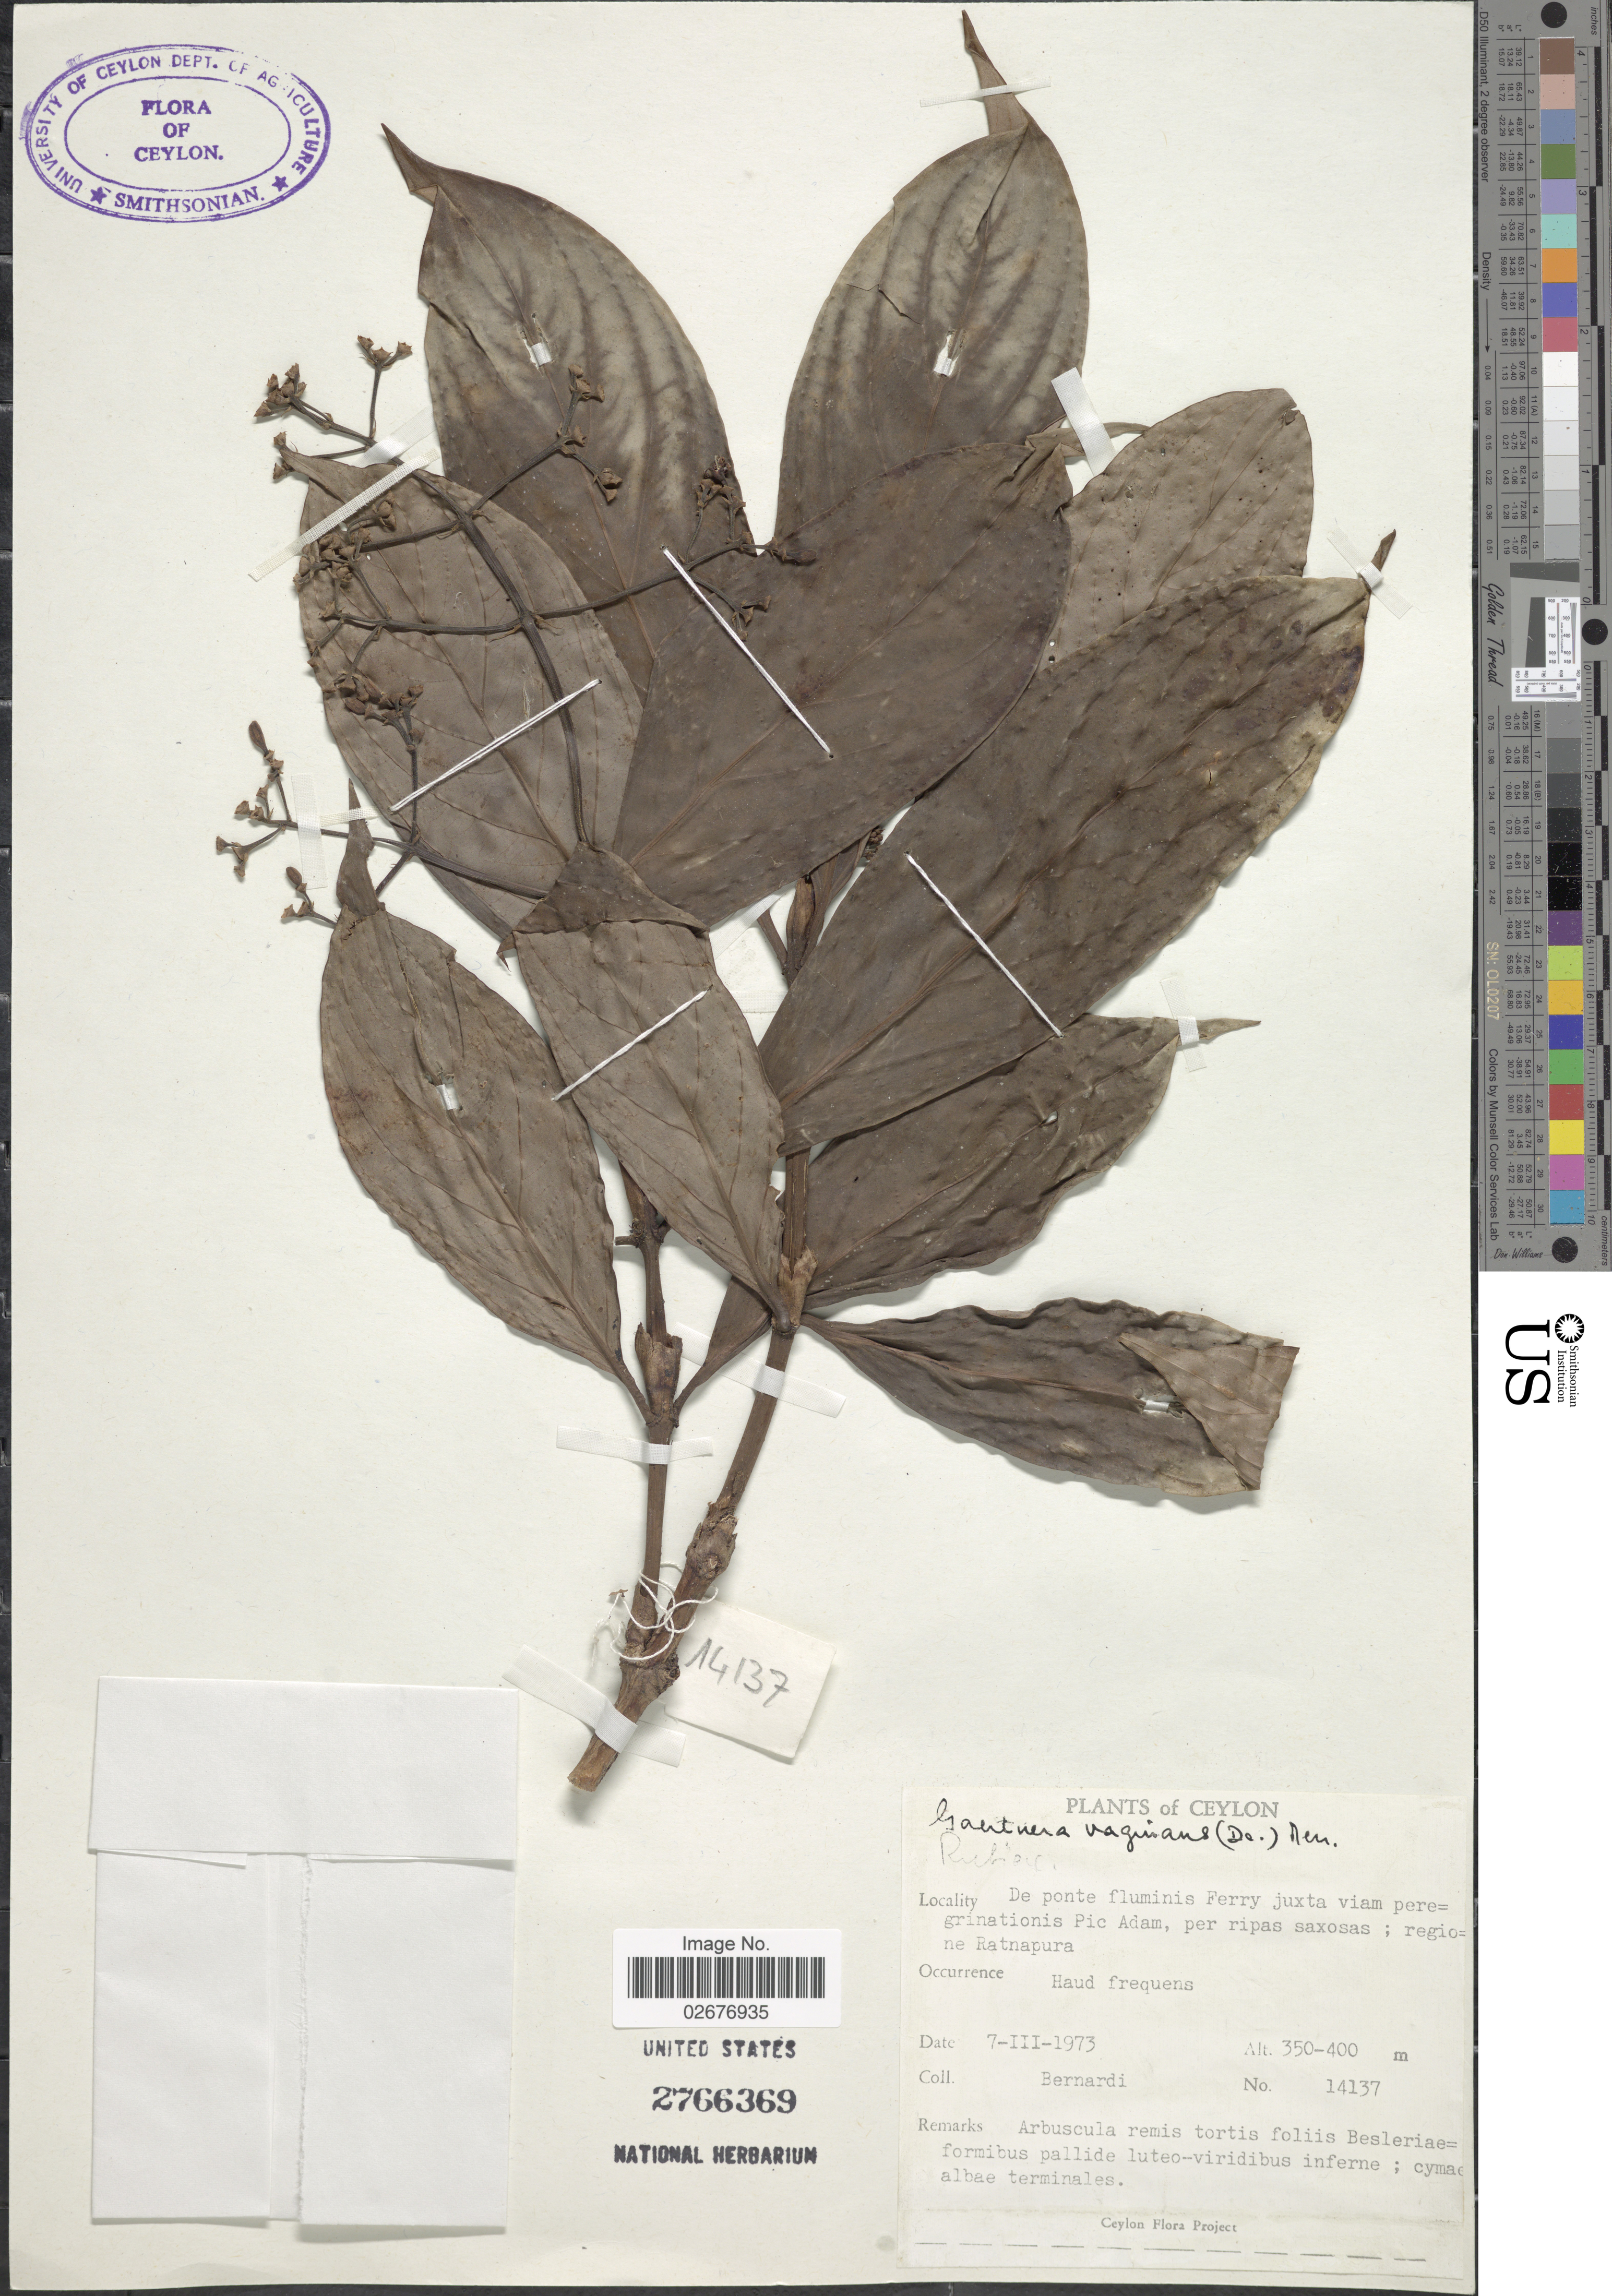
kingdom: Plantae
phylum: Tracheophyta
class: Magnoliopsida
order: Gentianales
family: Rubiaceae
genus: Gaertnera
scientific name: Gaertnera vaginans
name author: (DC.) Merr.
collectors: Bernardi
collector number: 14137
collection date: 1973-03-07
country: Sri Lanka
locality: Ceylon, De ponte fluminis Ferry juxta viam peregrinationis Pic Adam, per ripas saxosas; regione Ratnapura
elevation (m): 350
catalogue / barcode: US 2766369